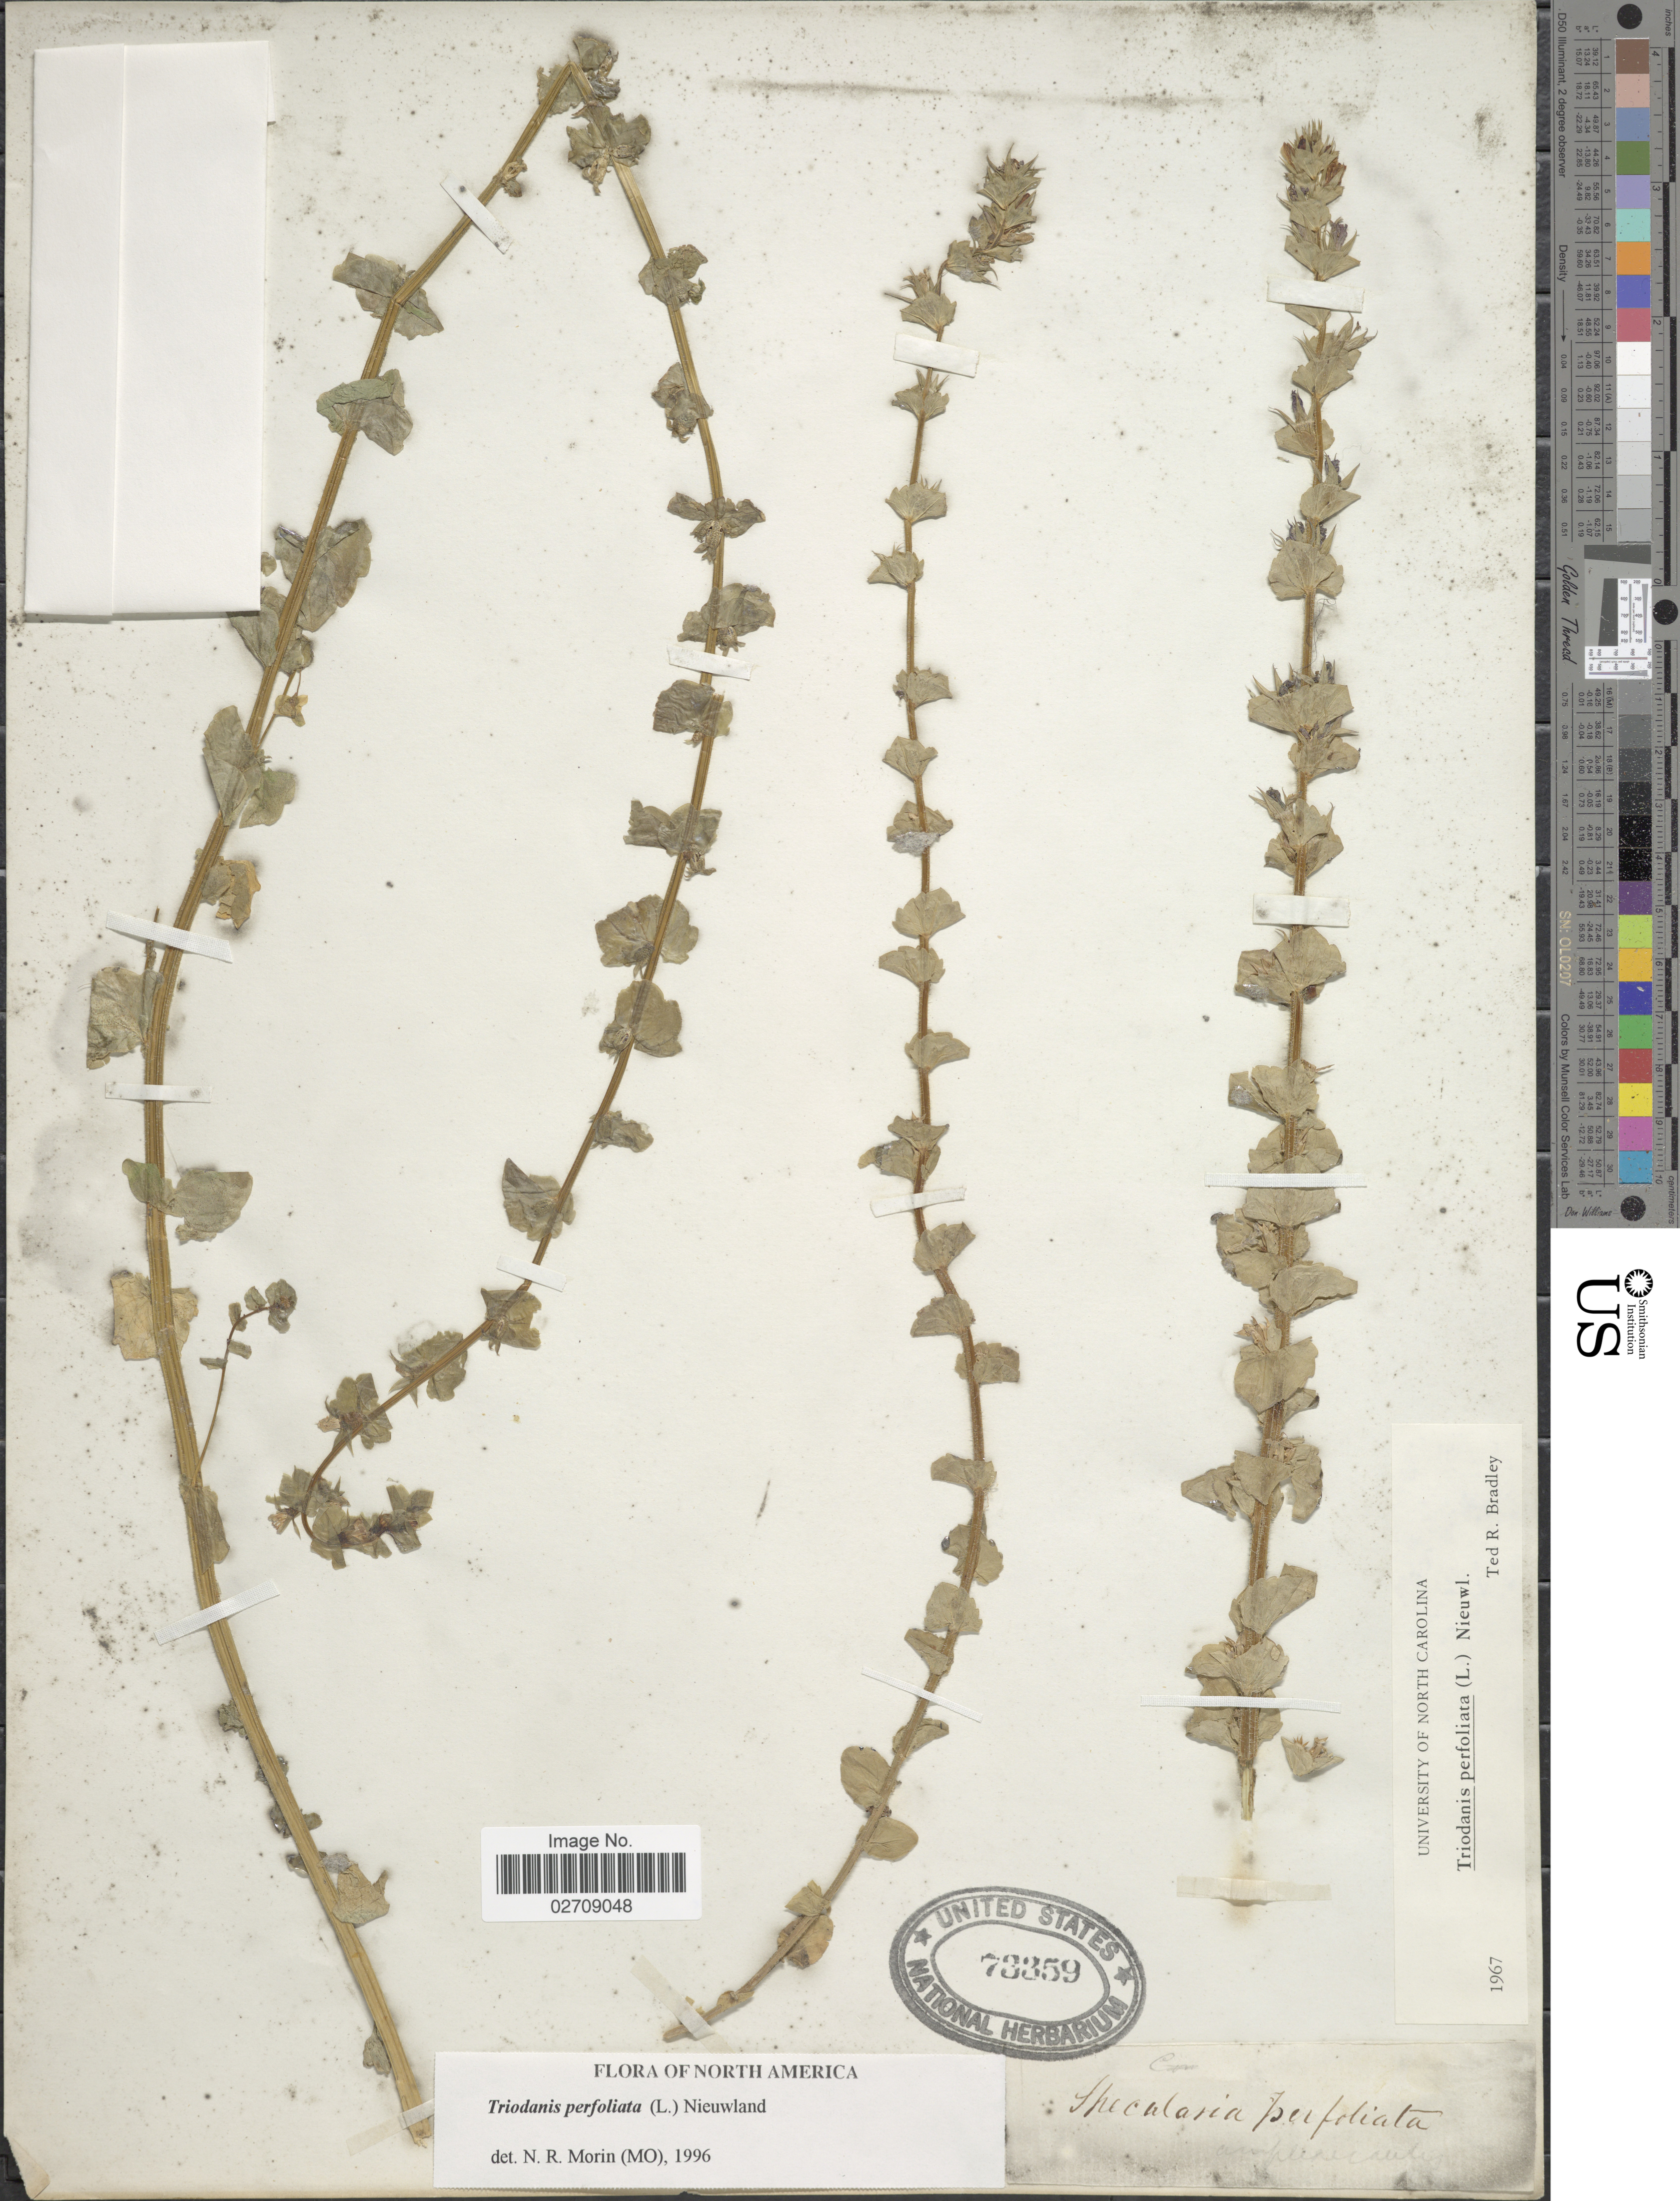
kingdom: Plantae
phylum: Tracheophyta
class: Magnoliopsida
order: Asterales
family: Campanulaceae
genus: Triodanis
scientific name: Triodanis perfoliata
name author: (L.) Nieuwl.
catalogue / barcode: US 73359